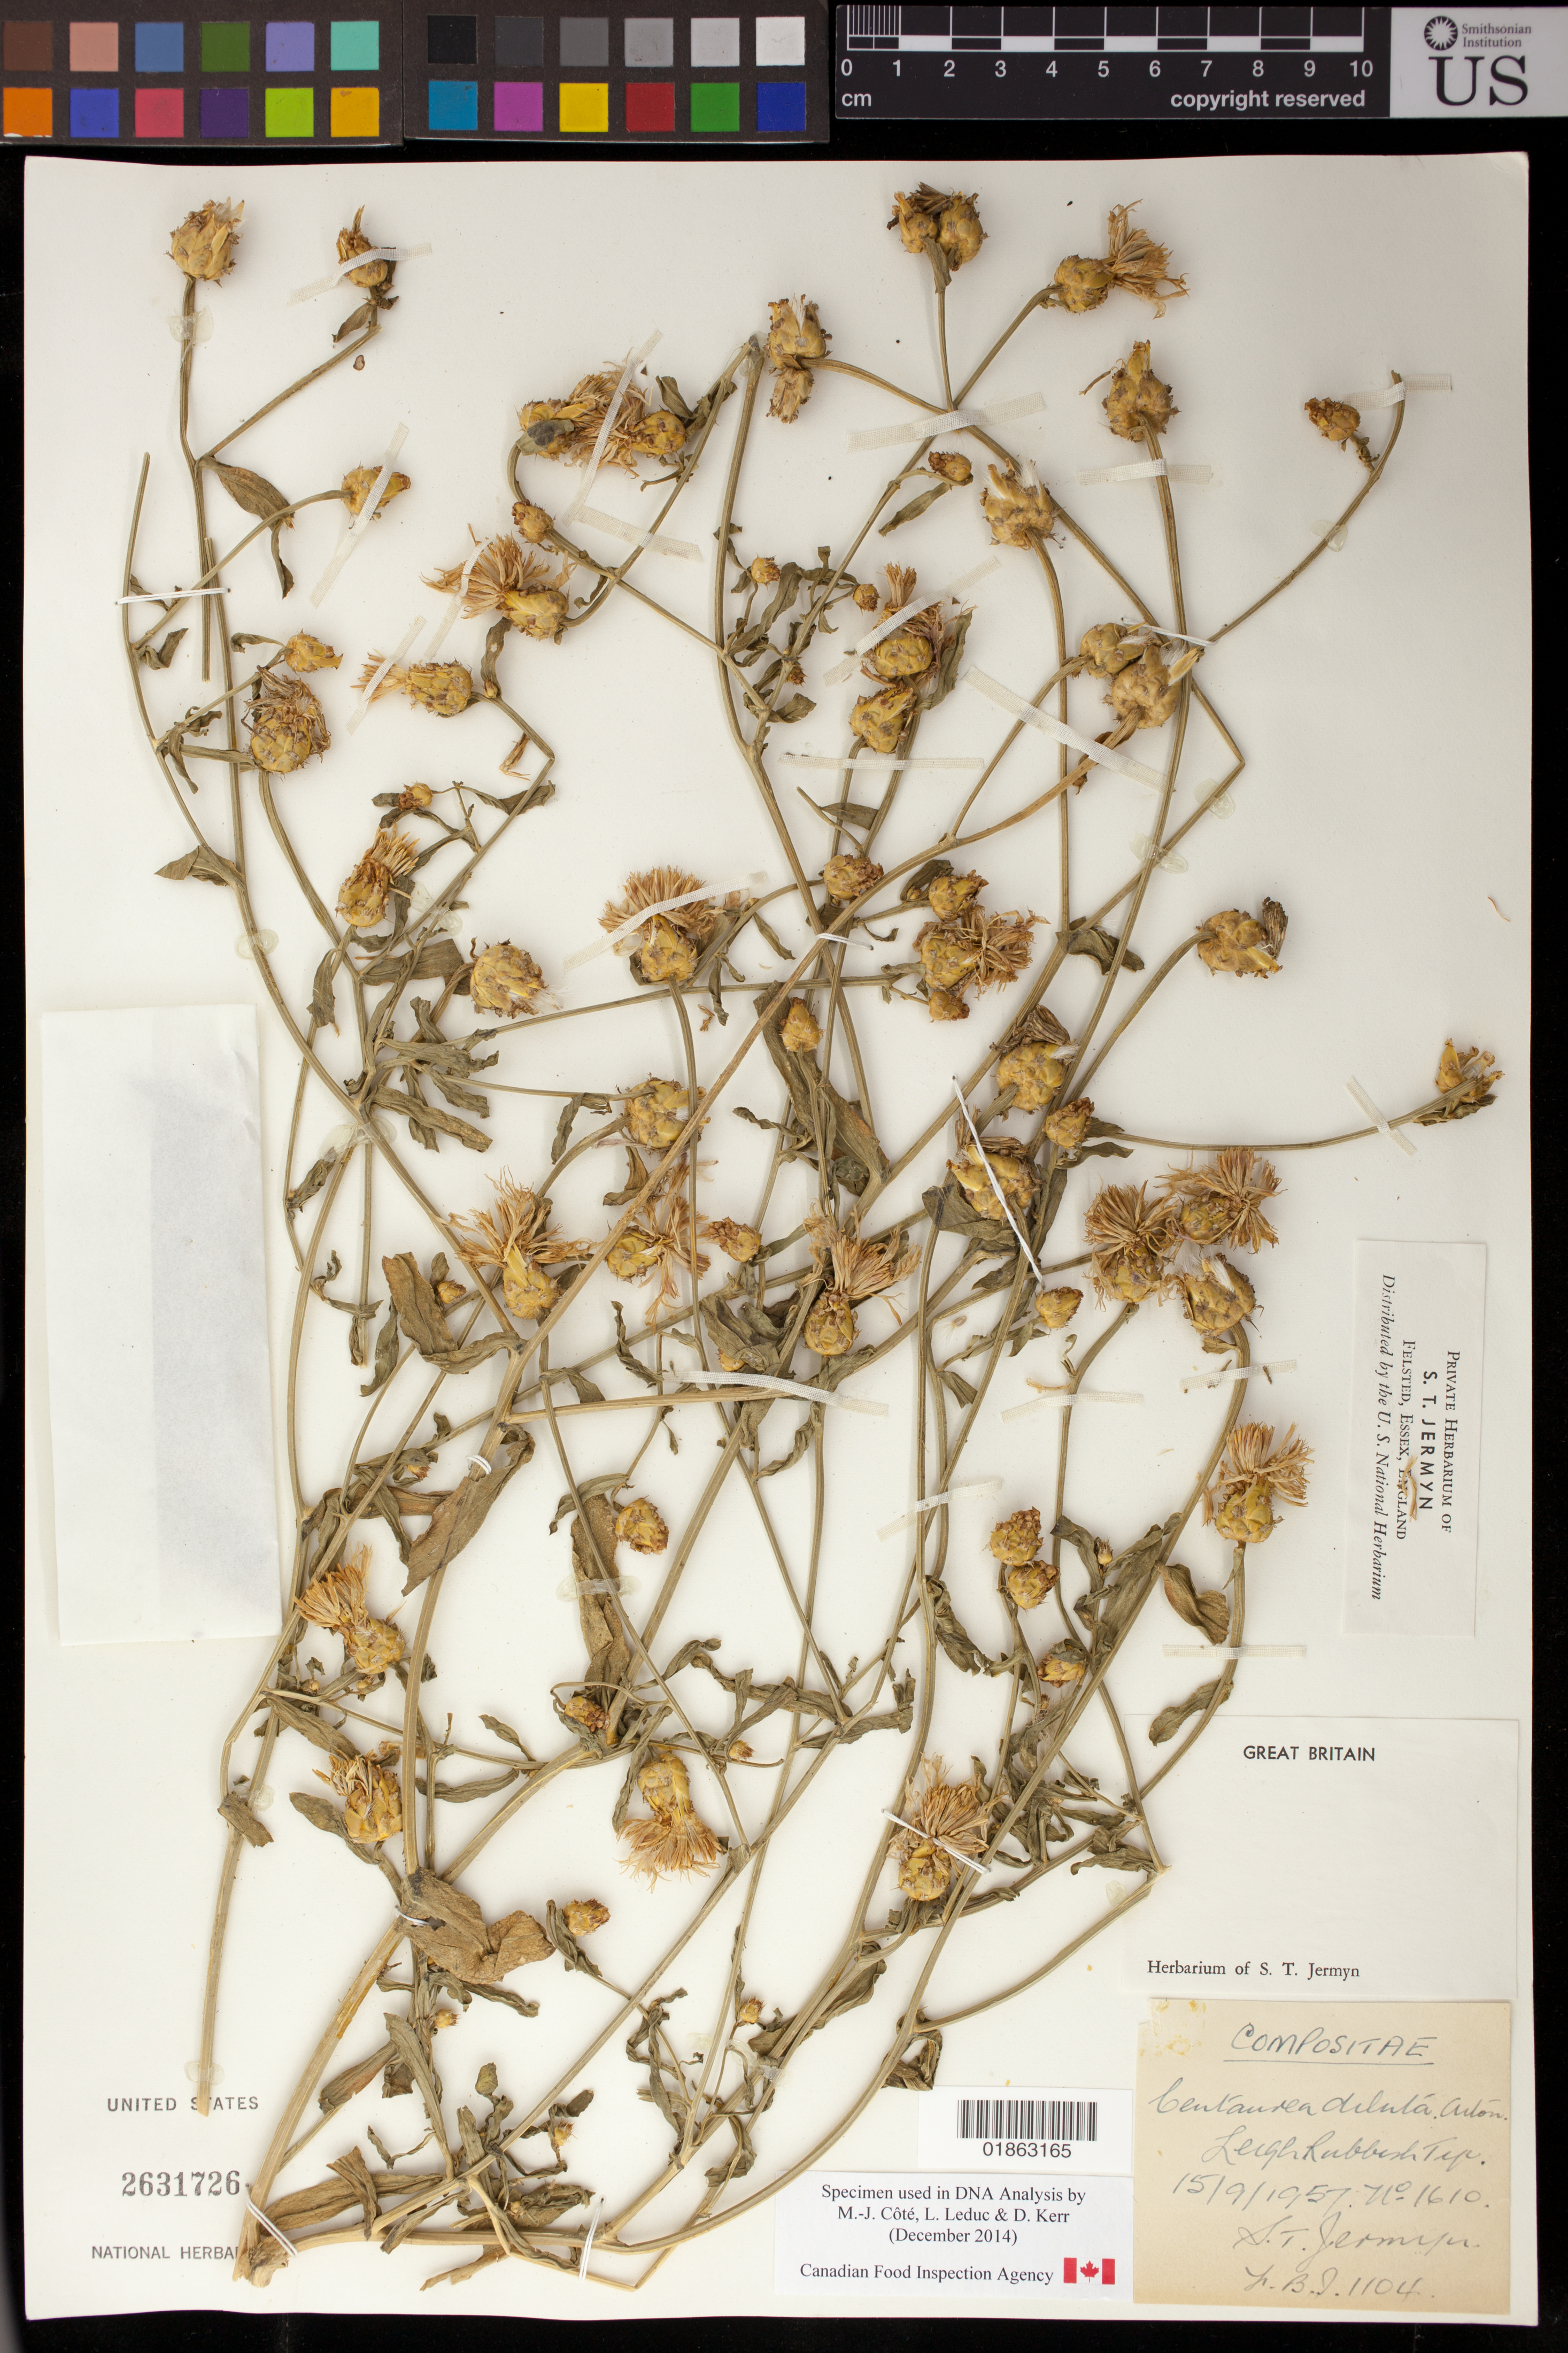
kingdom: Plantae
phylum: Tracheophyta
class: Magnoliopsida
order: Asterales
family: Asteraceae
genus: Centaurea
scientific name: Centaurea diluta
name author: Aiton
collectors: S. Jermyn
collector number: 1610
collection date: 1957-09-15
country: United Kingdom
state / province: England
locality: Leigh Rubbish Tip.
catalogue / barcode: US 2631726